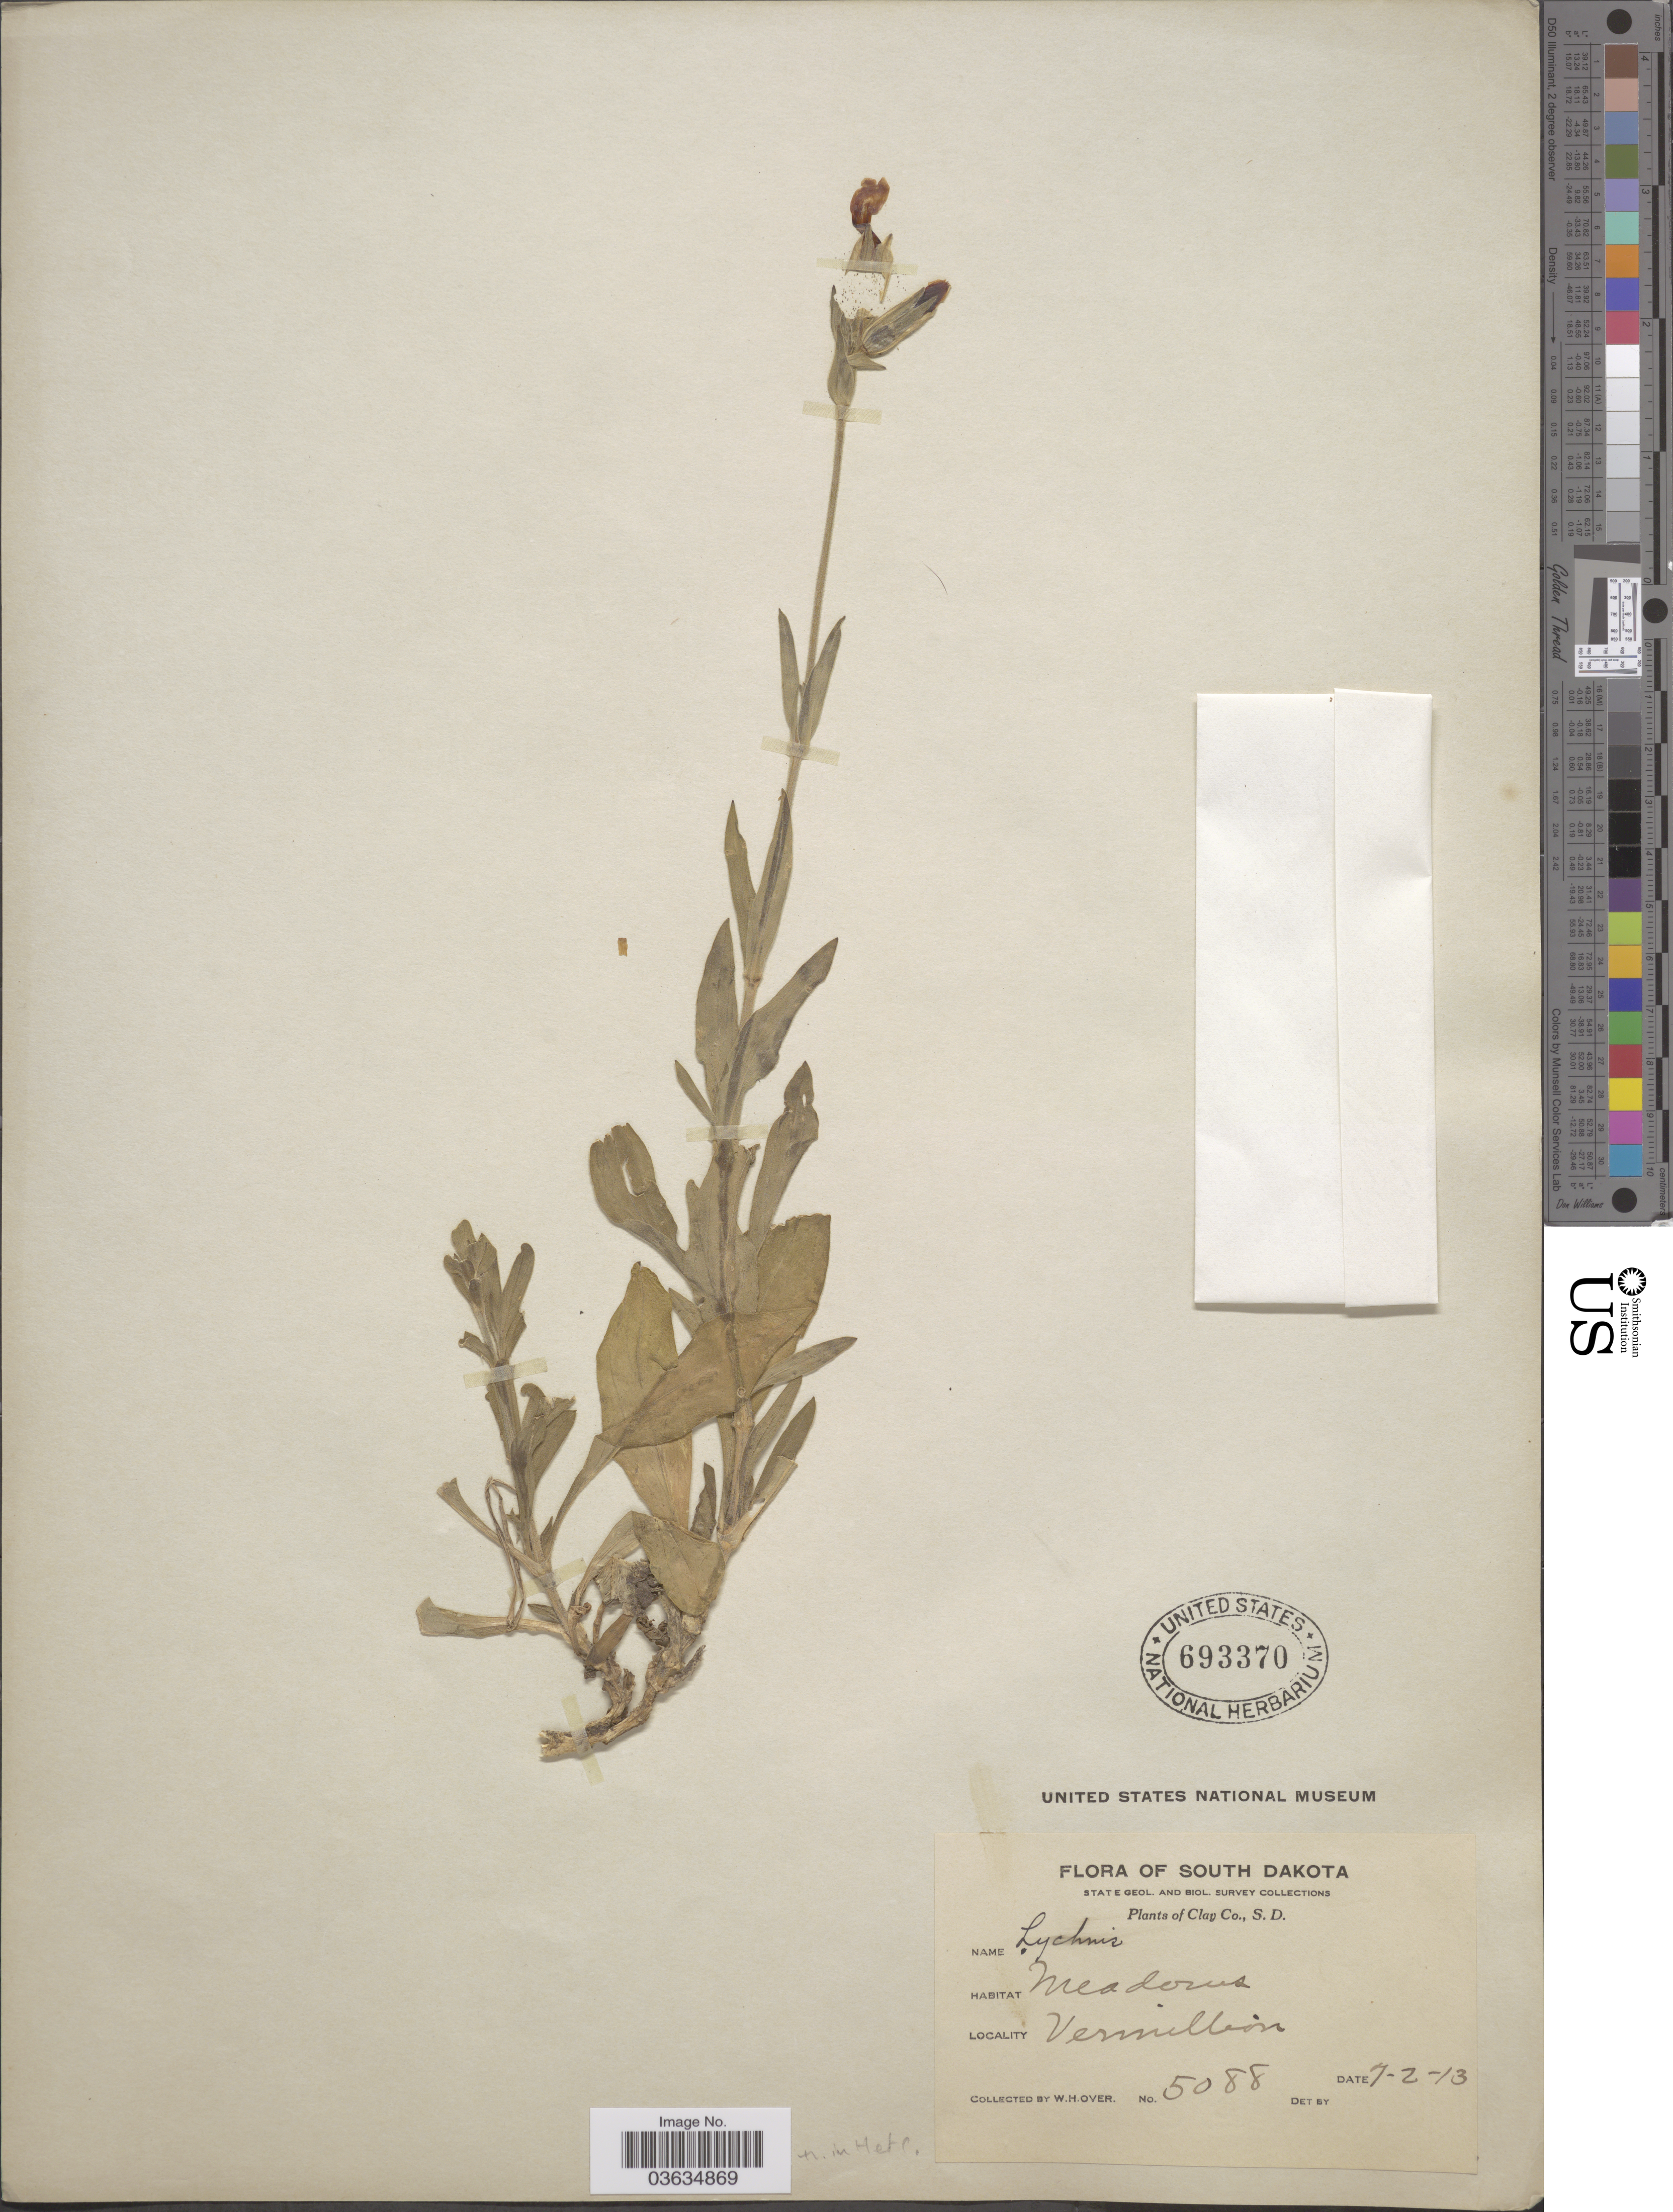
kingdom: Plantae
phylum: Tracheophyta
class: Magnoliopsida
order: Caryophyllales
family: Caryophyllaceae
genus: Silene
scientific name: Silene latifolia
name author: Poir.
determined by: Strong, Mark T., (BOT), Smithsonian Institution - National Museum of Natural History (UNITED STATES)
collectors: W. Over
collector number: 5088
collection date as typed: Transcribed d/m/y: 2/7/13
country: United States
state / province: South Dakota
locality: Clay Co. Vermillion.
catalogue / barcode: US 693370